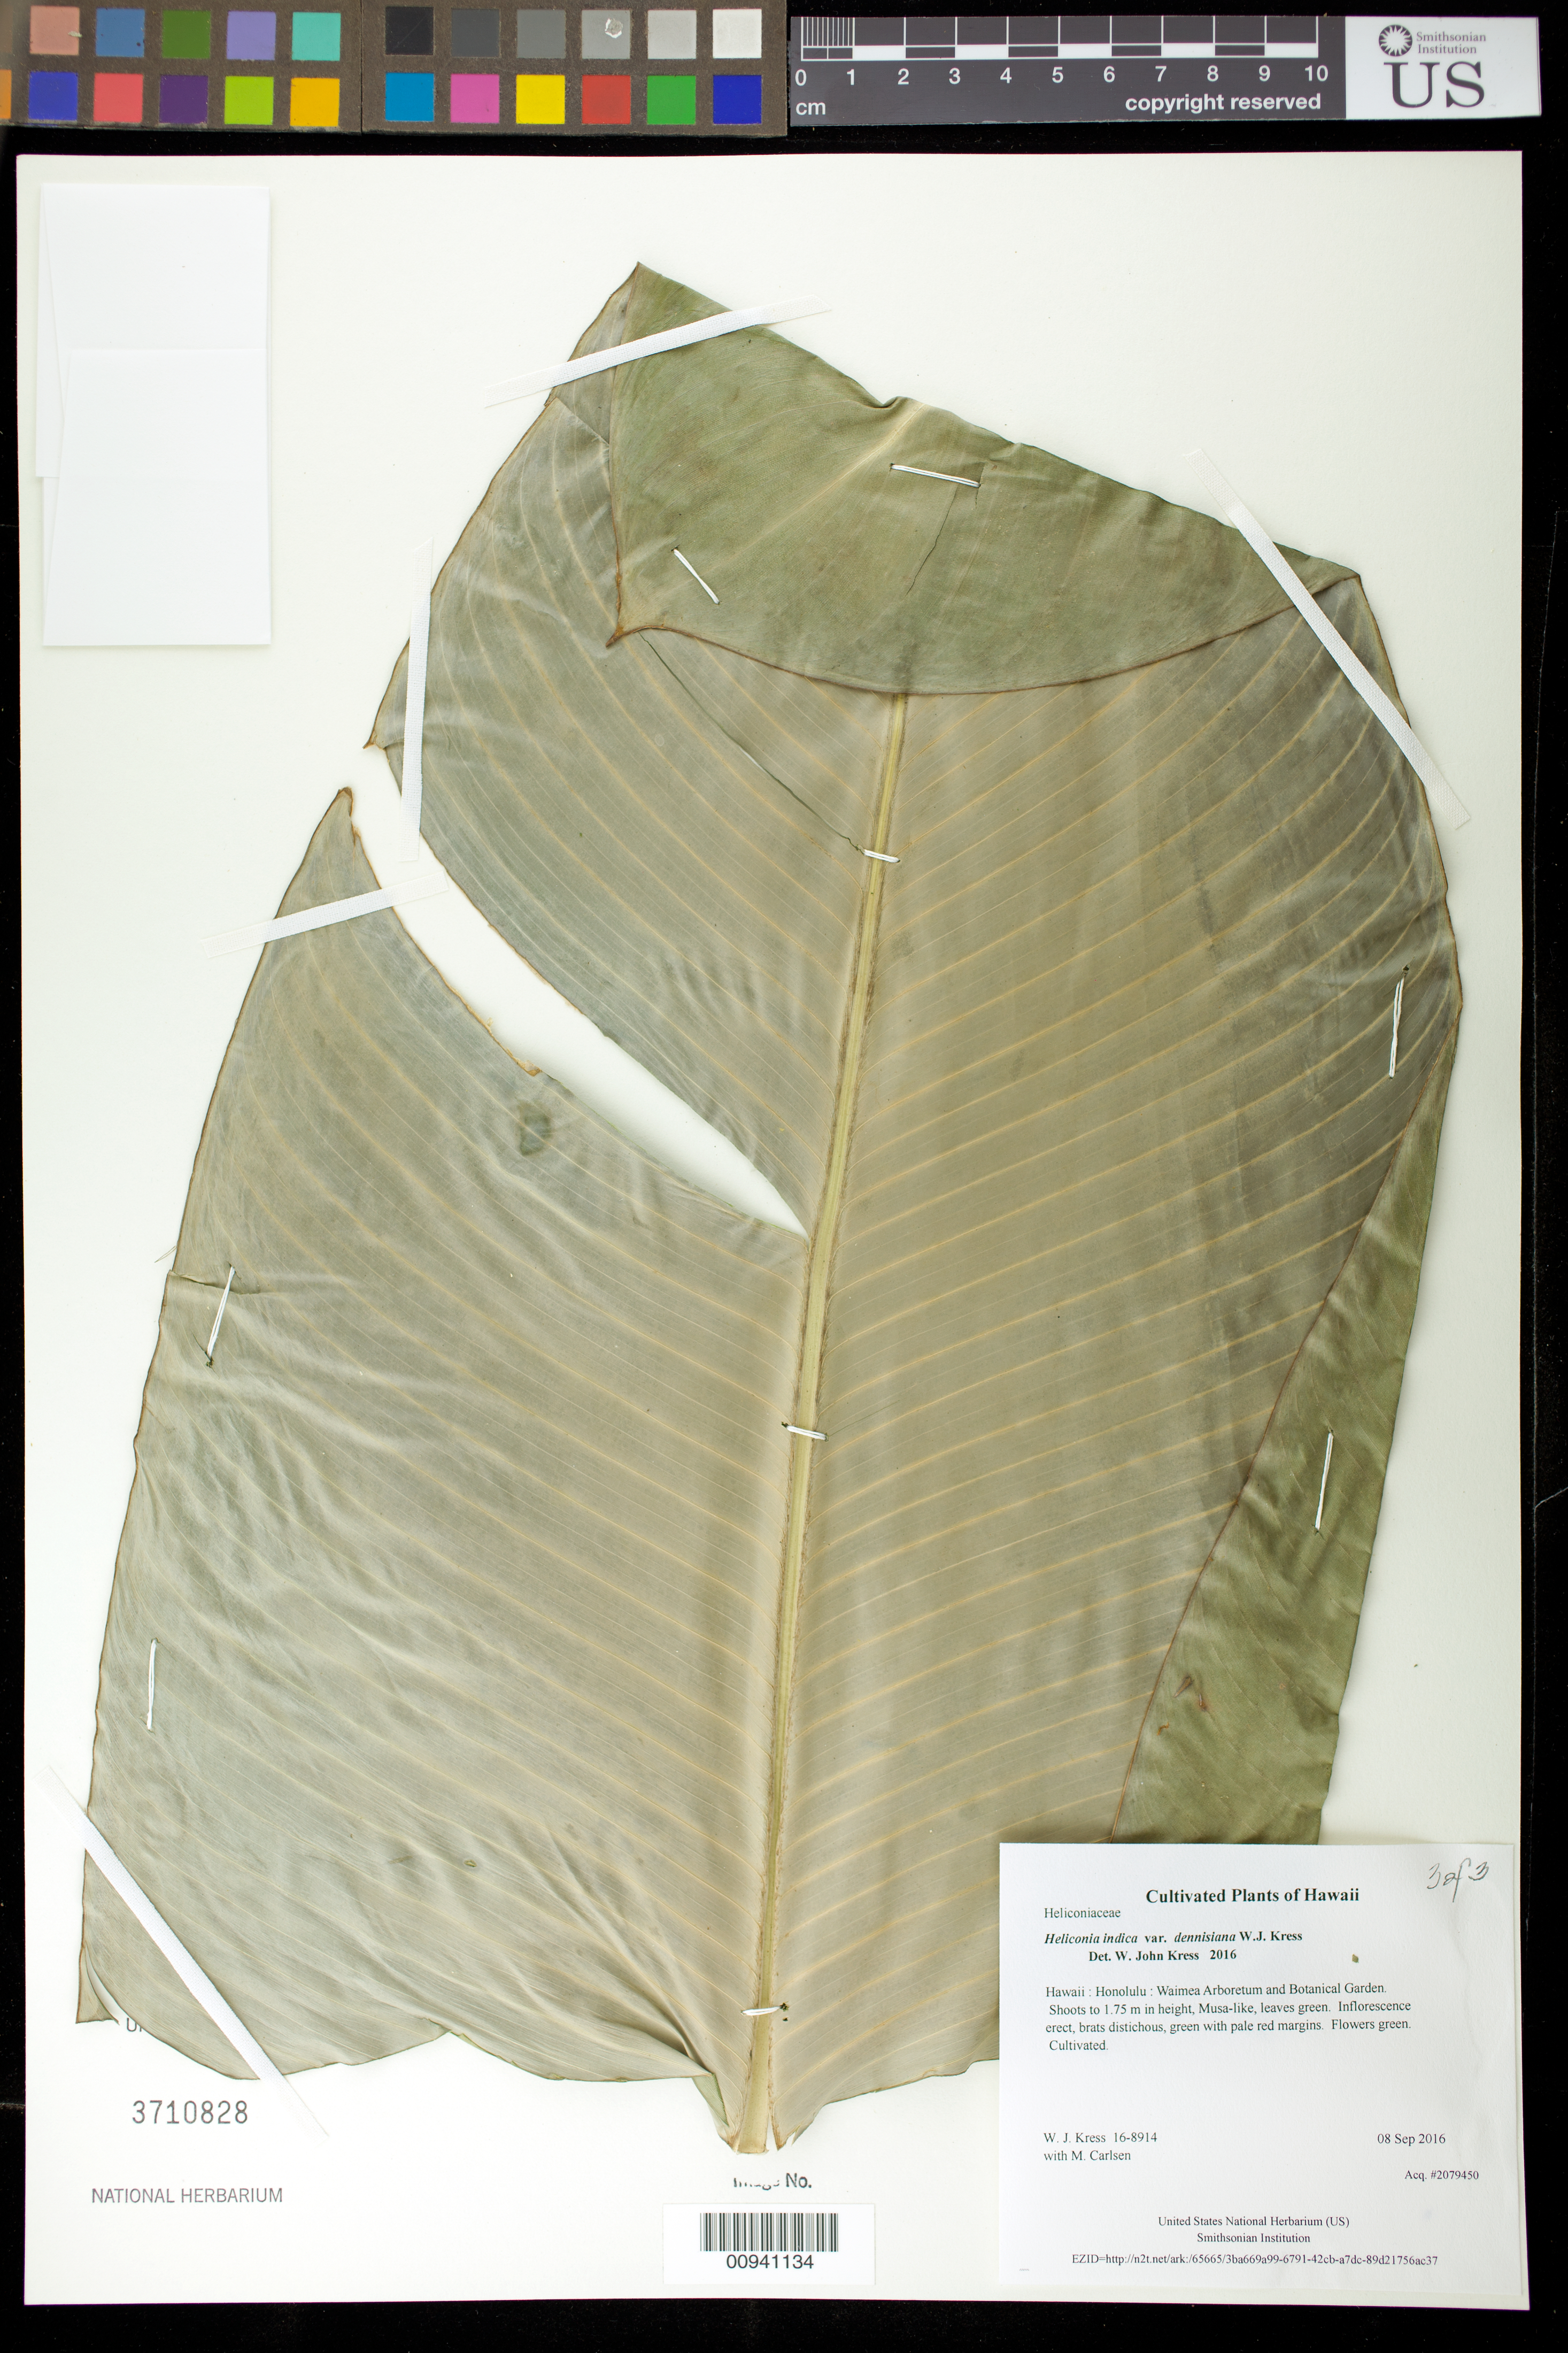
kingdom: Plantae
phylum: Tracheophyta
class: Liliopsida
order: Zingiberales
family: Heliconiaceae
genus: Heliconia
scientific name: Heliconia indica var. dennisiana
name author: W.J. Kress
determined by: Kress, W. J., (US), Smithsonian Institution - National Museum of Natural History (UNITED STATES)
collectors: W. J. Kress & M. M. Carlsen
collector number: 16-8914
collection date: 2016-09-08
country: United States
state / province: Hawaii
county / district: Honolulu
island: Oahu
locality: Waimea Arboretum and Botanical Garden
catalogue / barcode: US 3710828